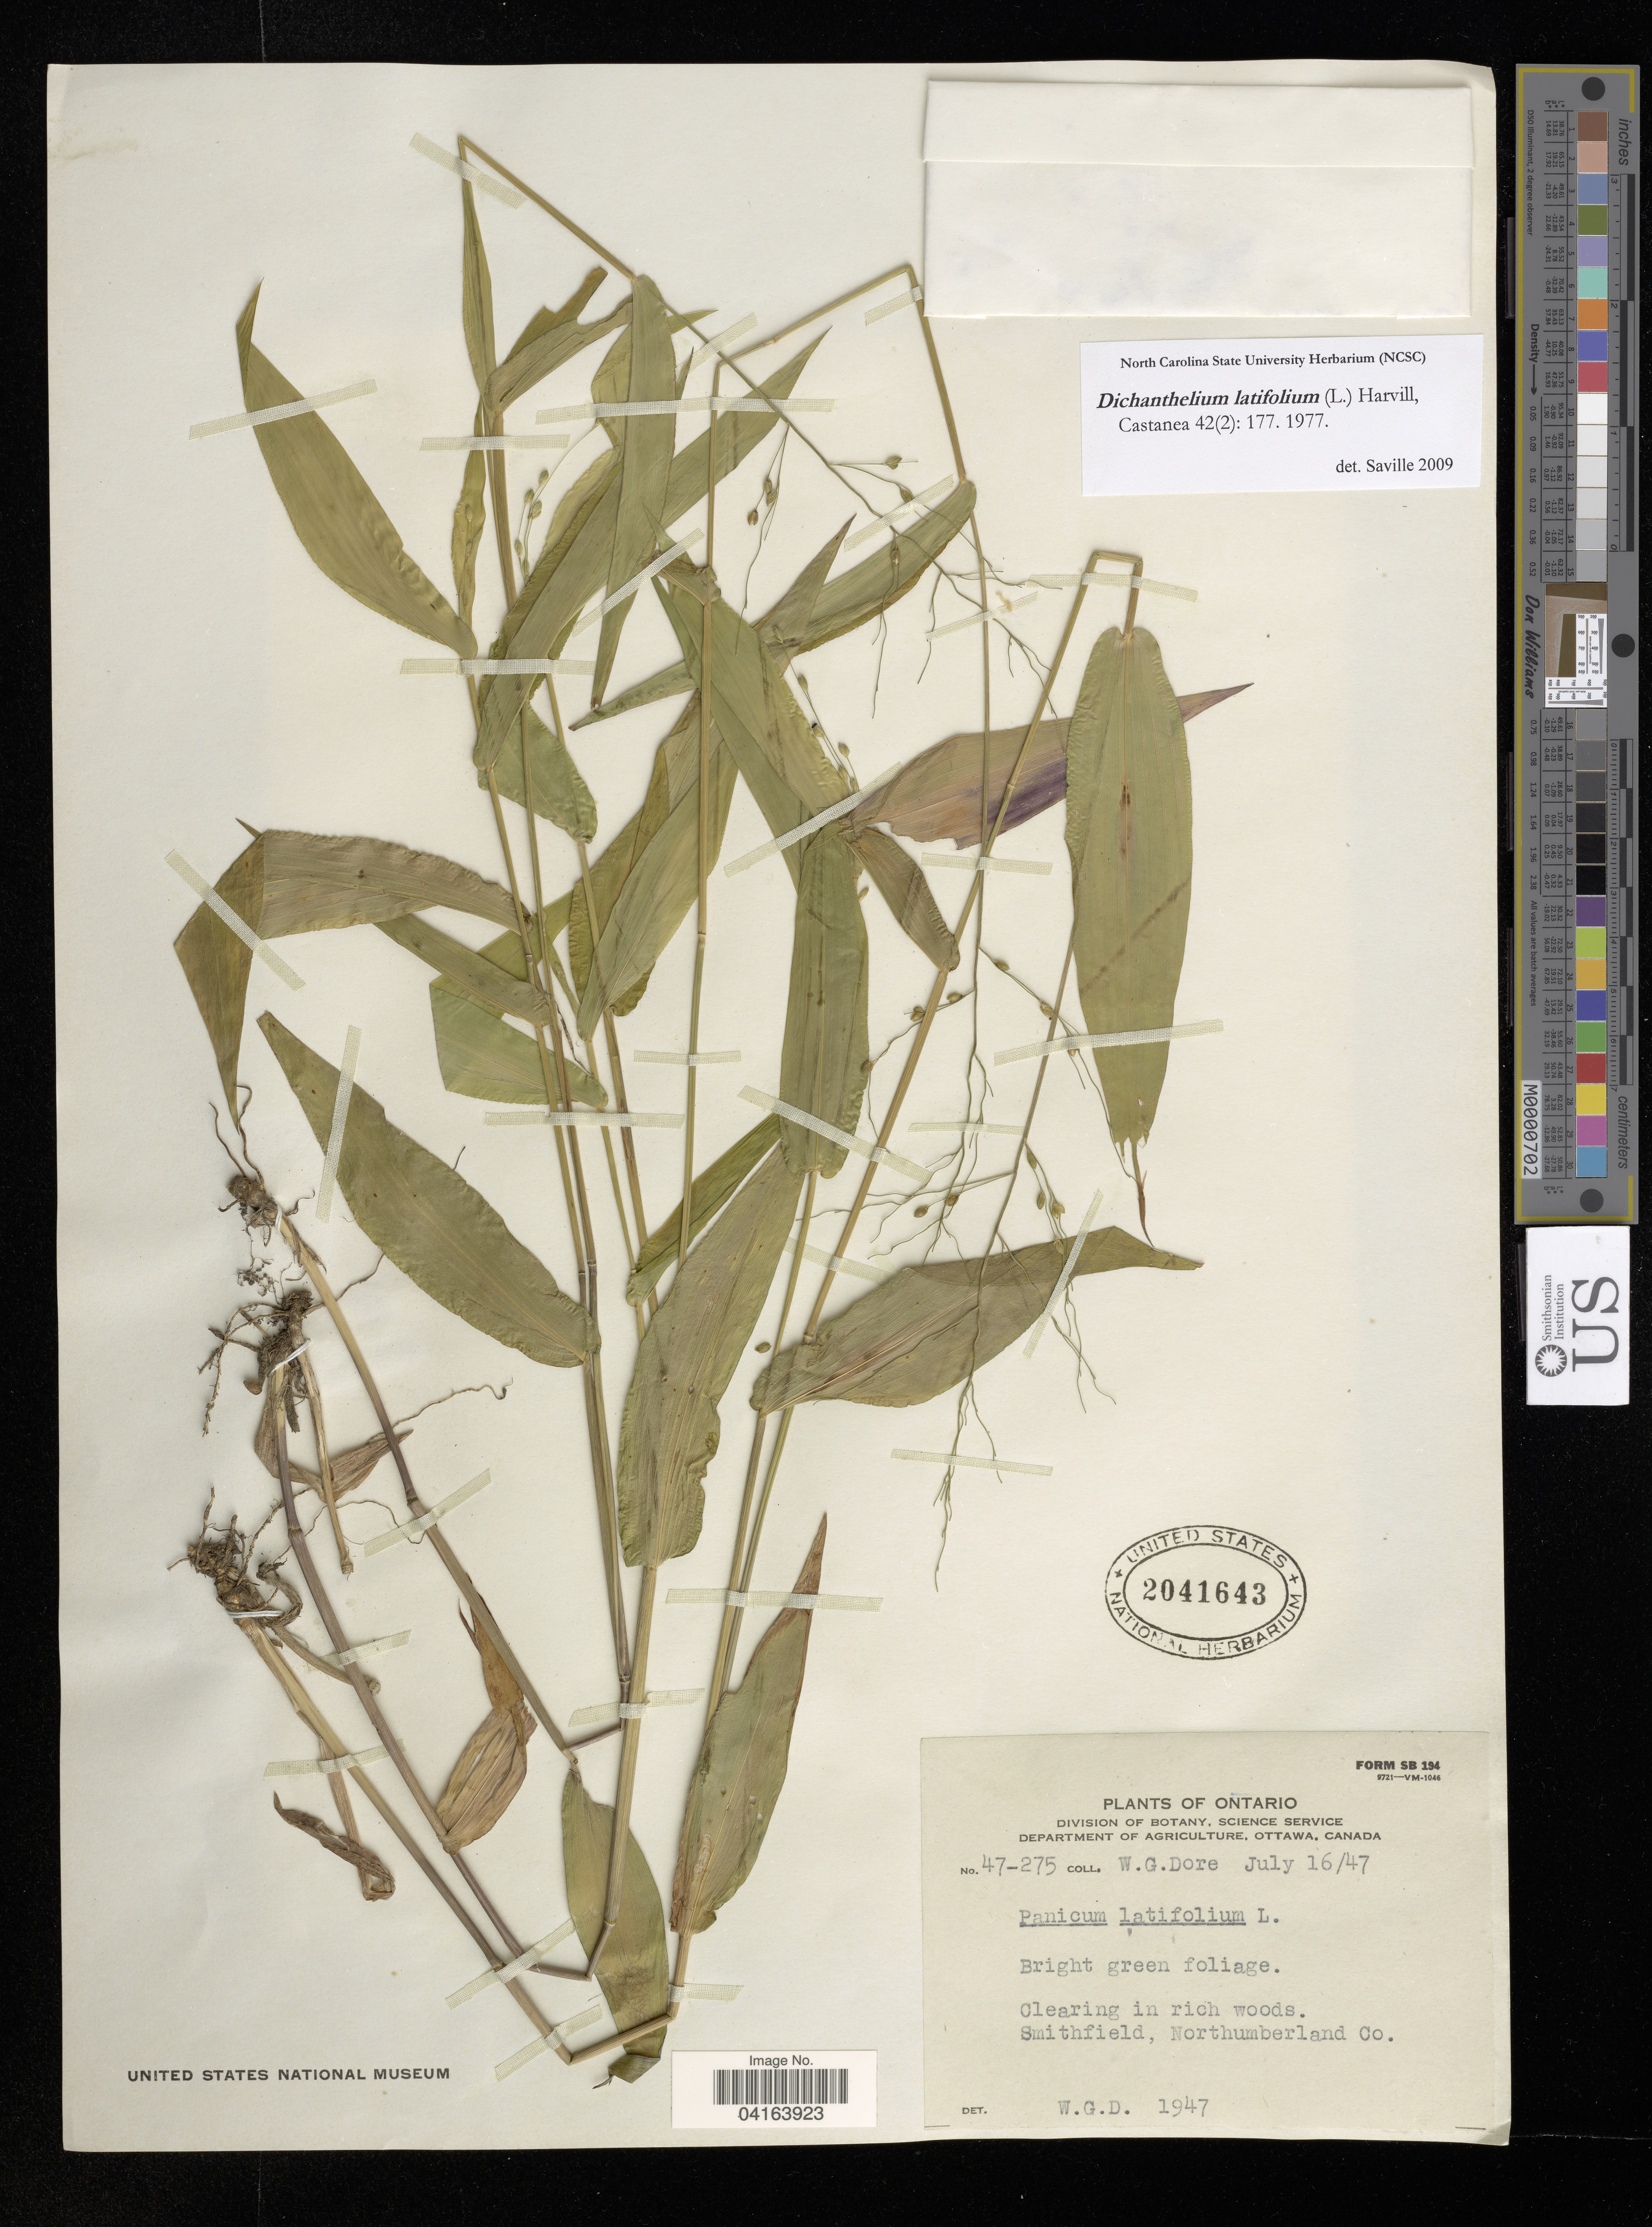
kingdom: Plantae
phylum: Tracheophyta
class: Liliopsida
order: Poales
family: Poaceae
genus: Dichanthelium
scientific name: Dichanthelium latifolium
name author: (L.) Harvill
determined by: Saville, A. C., (NCSC), North Carolina State University (UNITED STATES)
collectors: W. Dore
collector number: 47-275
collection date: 1947-07-16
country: Canada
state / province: Ontario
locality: Smithfield, Northumberland Co.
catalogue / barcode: US 2041643